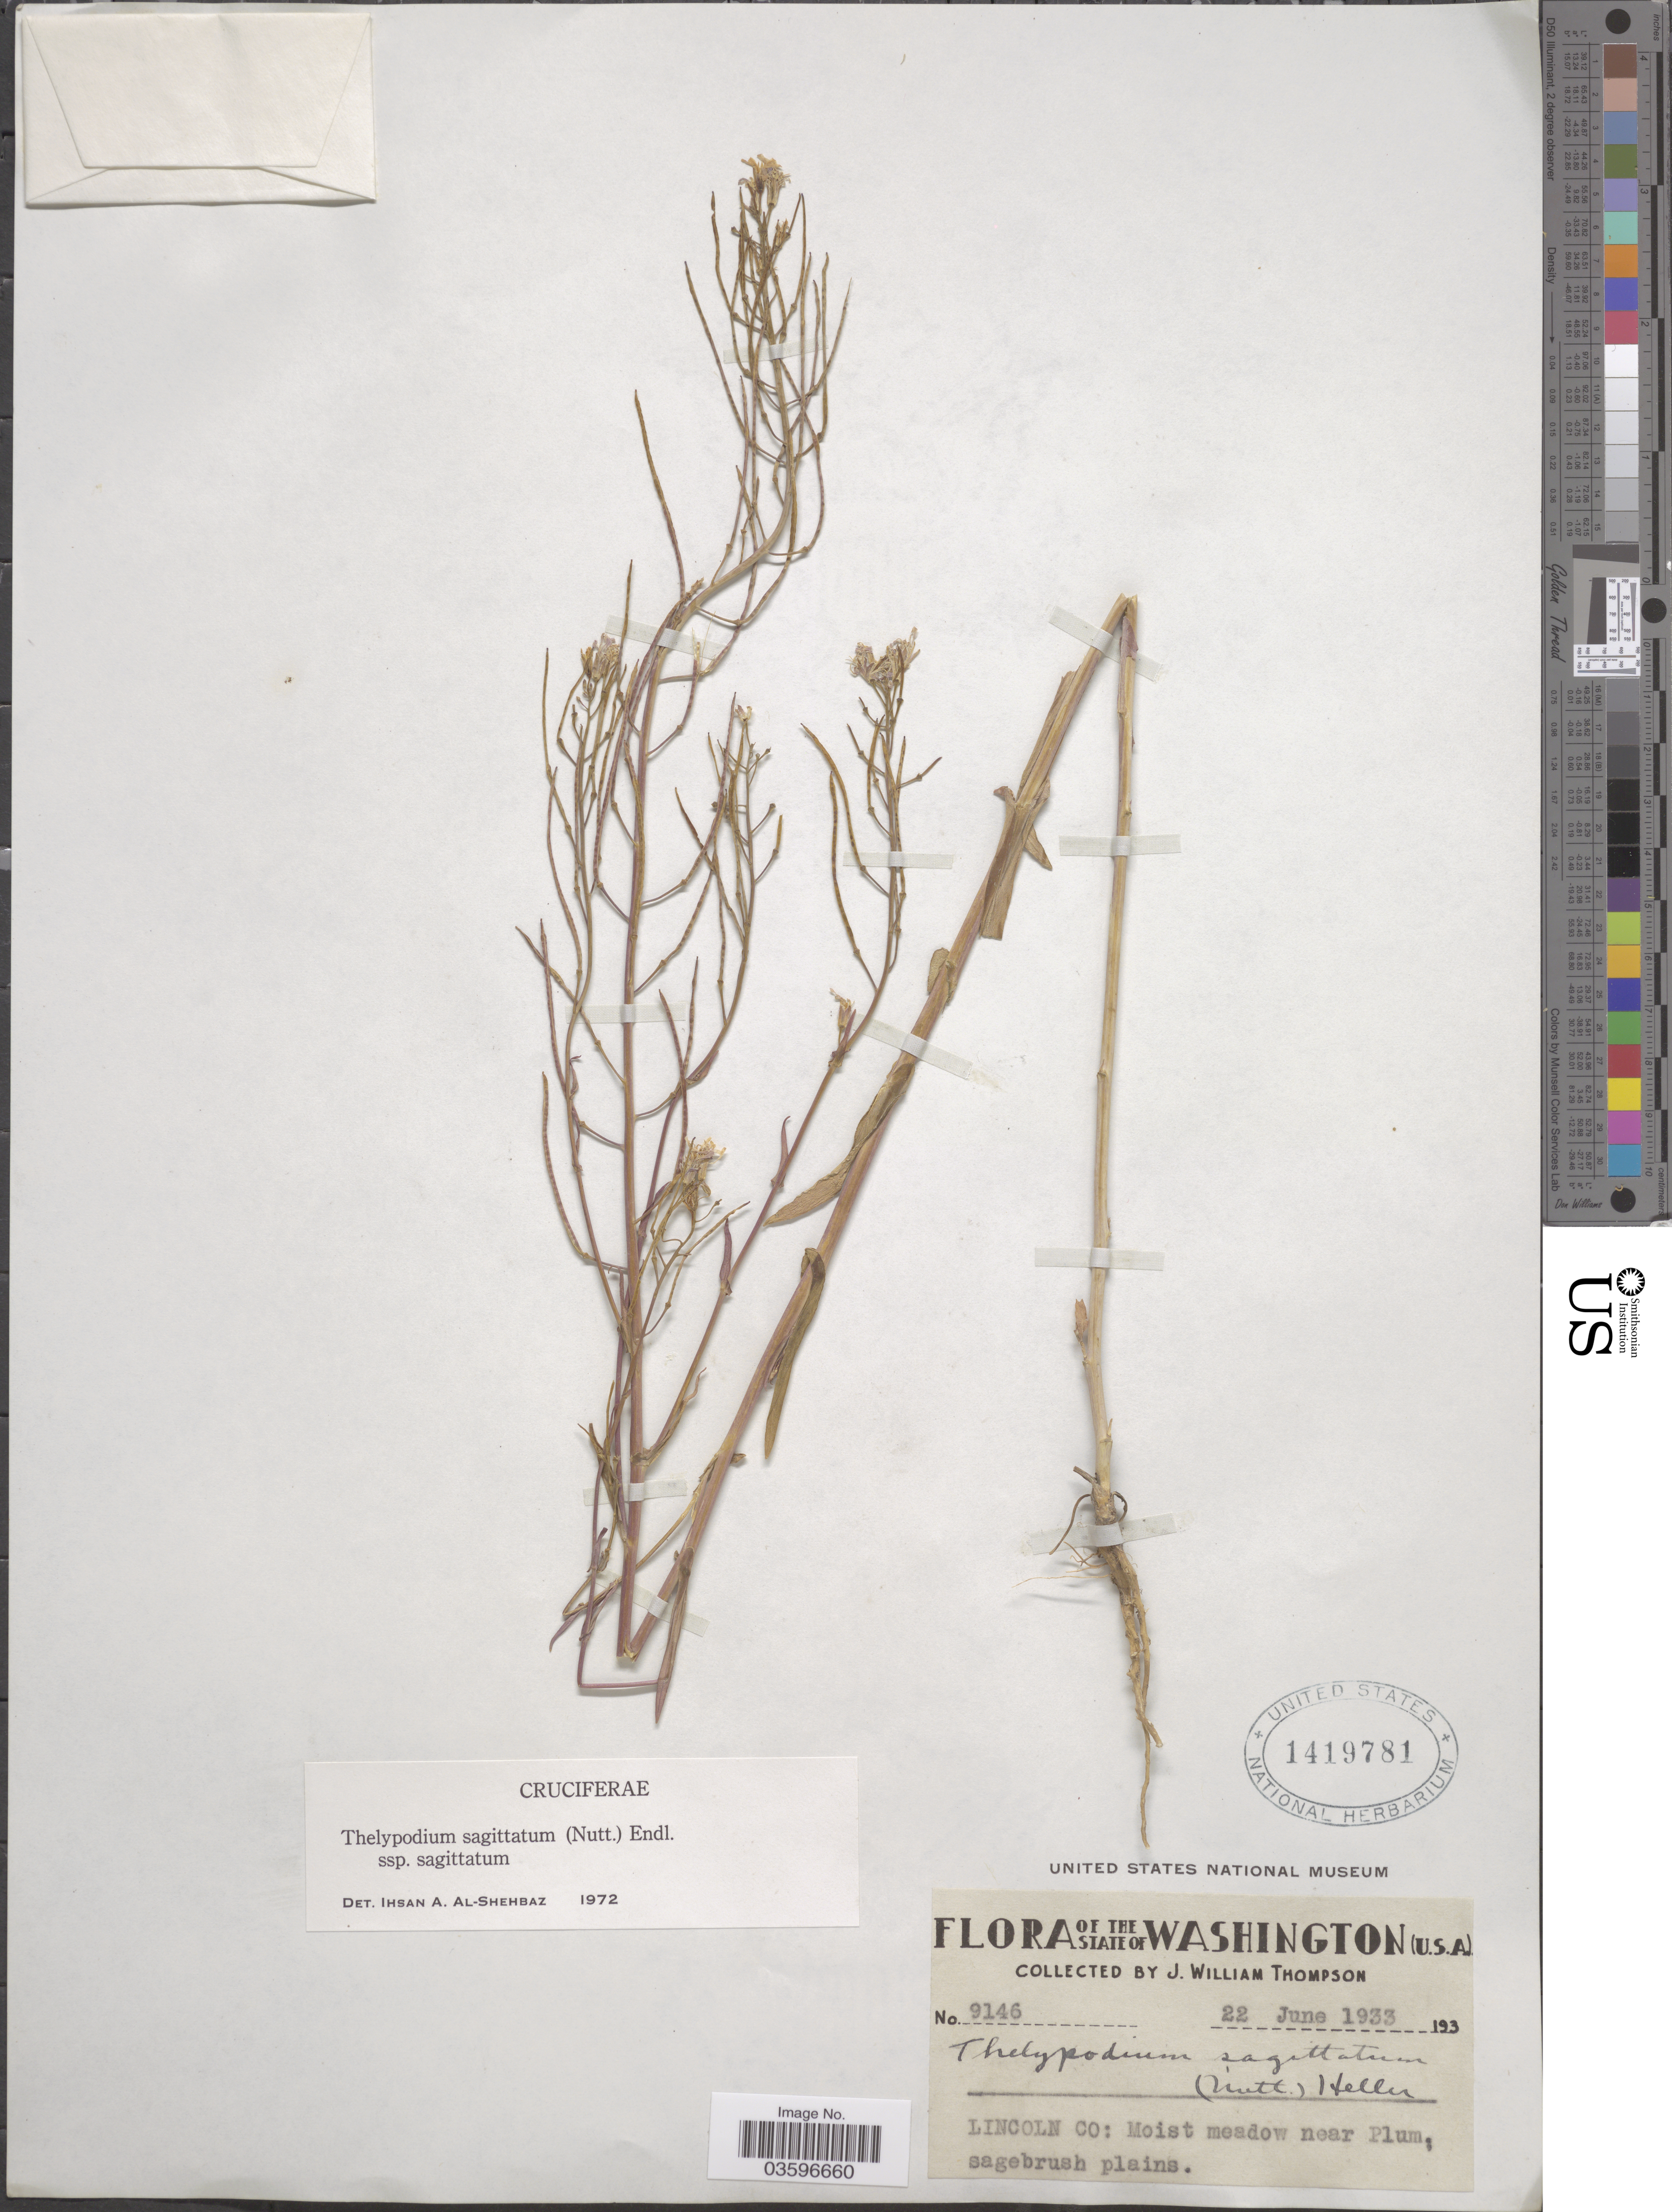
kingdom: Plantae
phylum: Tracheophyta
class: Magnoliopsida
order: Brassicales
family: Brassicaceae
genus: Thelypodium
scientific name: Thelypodium sagittatum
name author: (Nutt.) Endl.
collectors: J. W. Thompson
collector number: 9146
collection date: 1933-06-22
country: United States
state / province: Washington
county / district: Lincoln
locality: Lincoln Co: Moist meadow near Plum.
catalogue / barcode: US 1419781